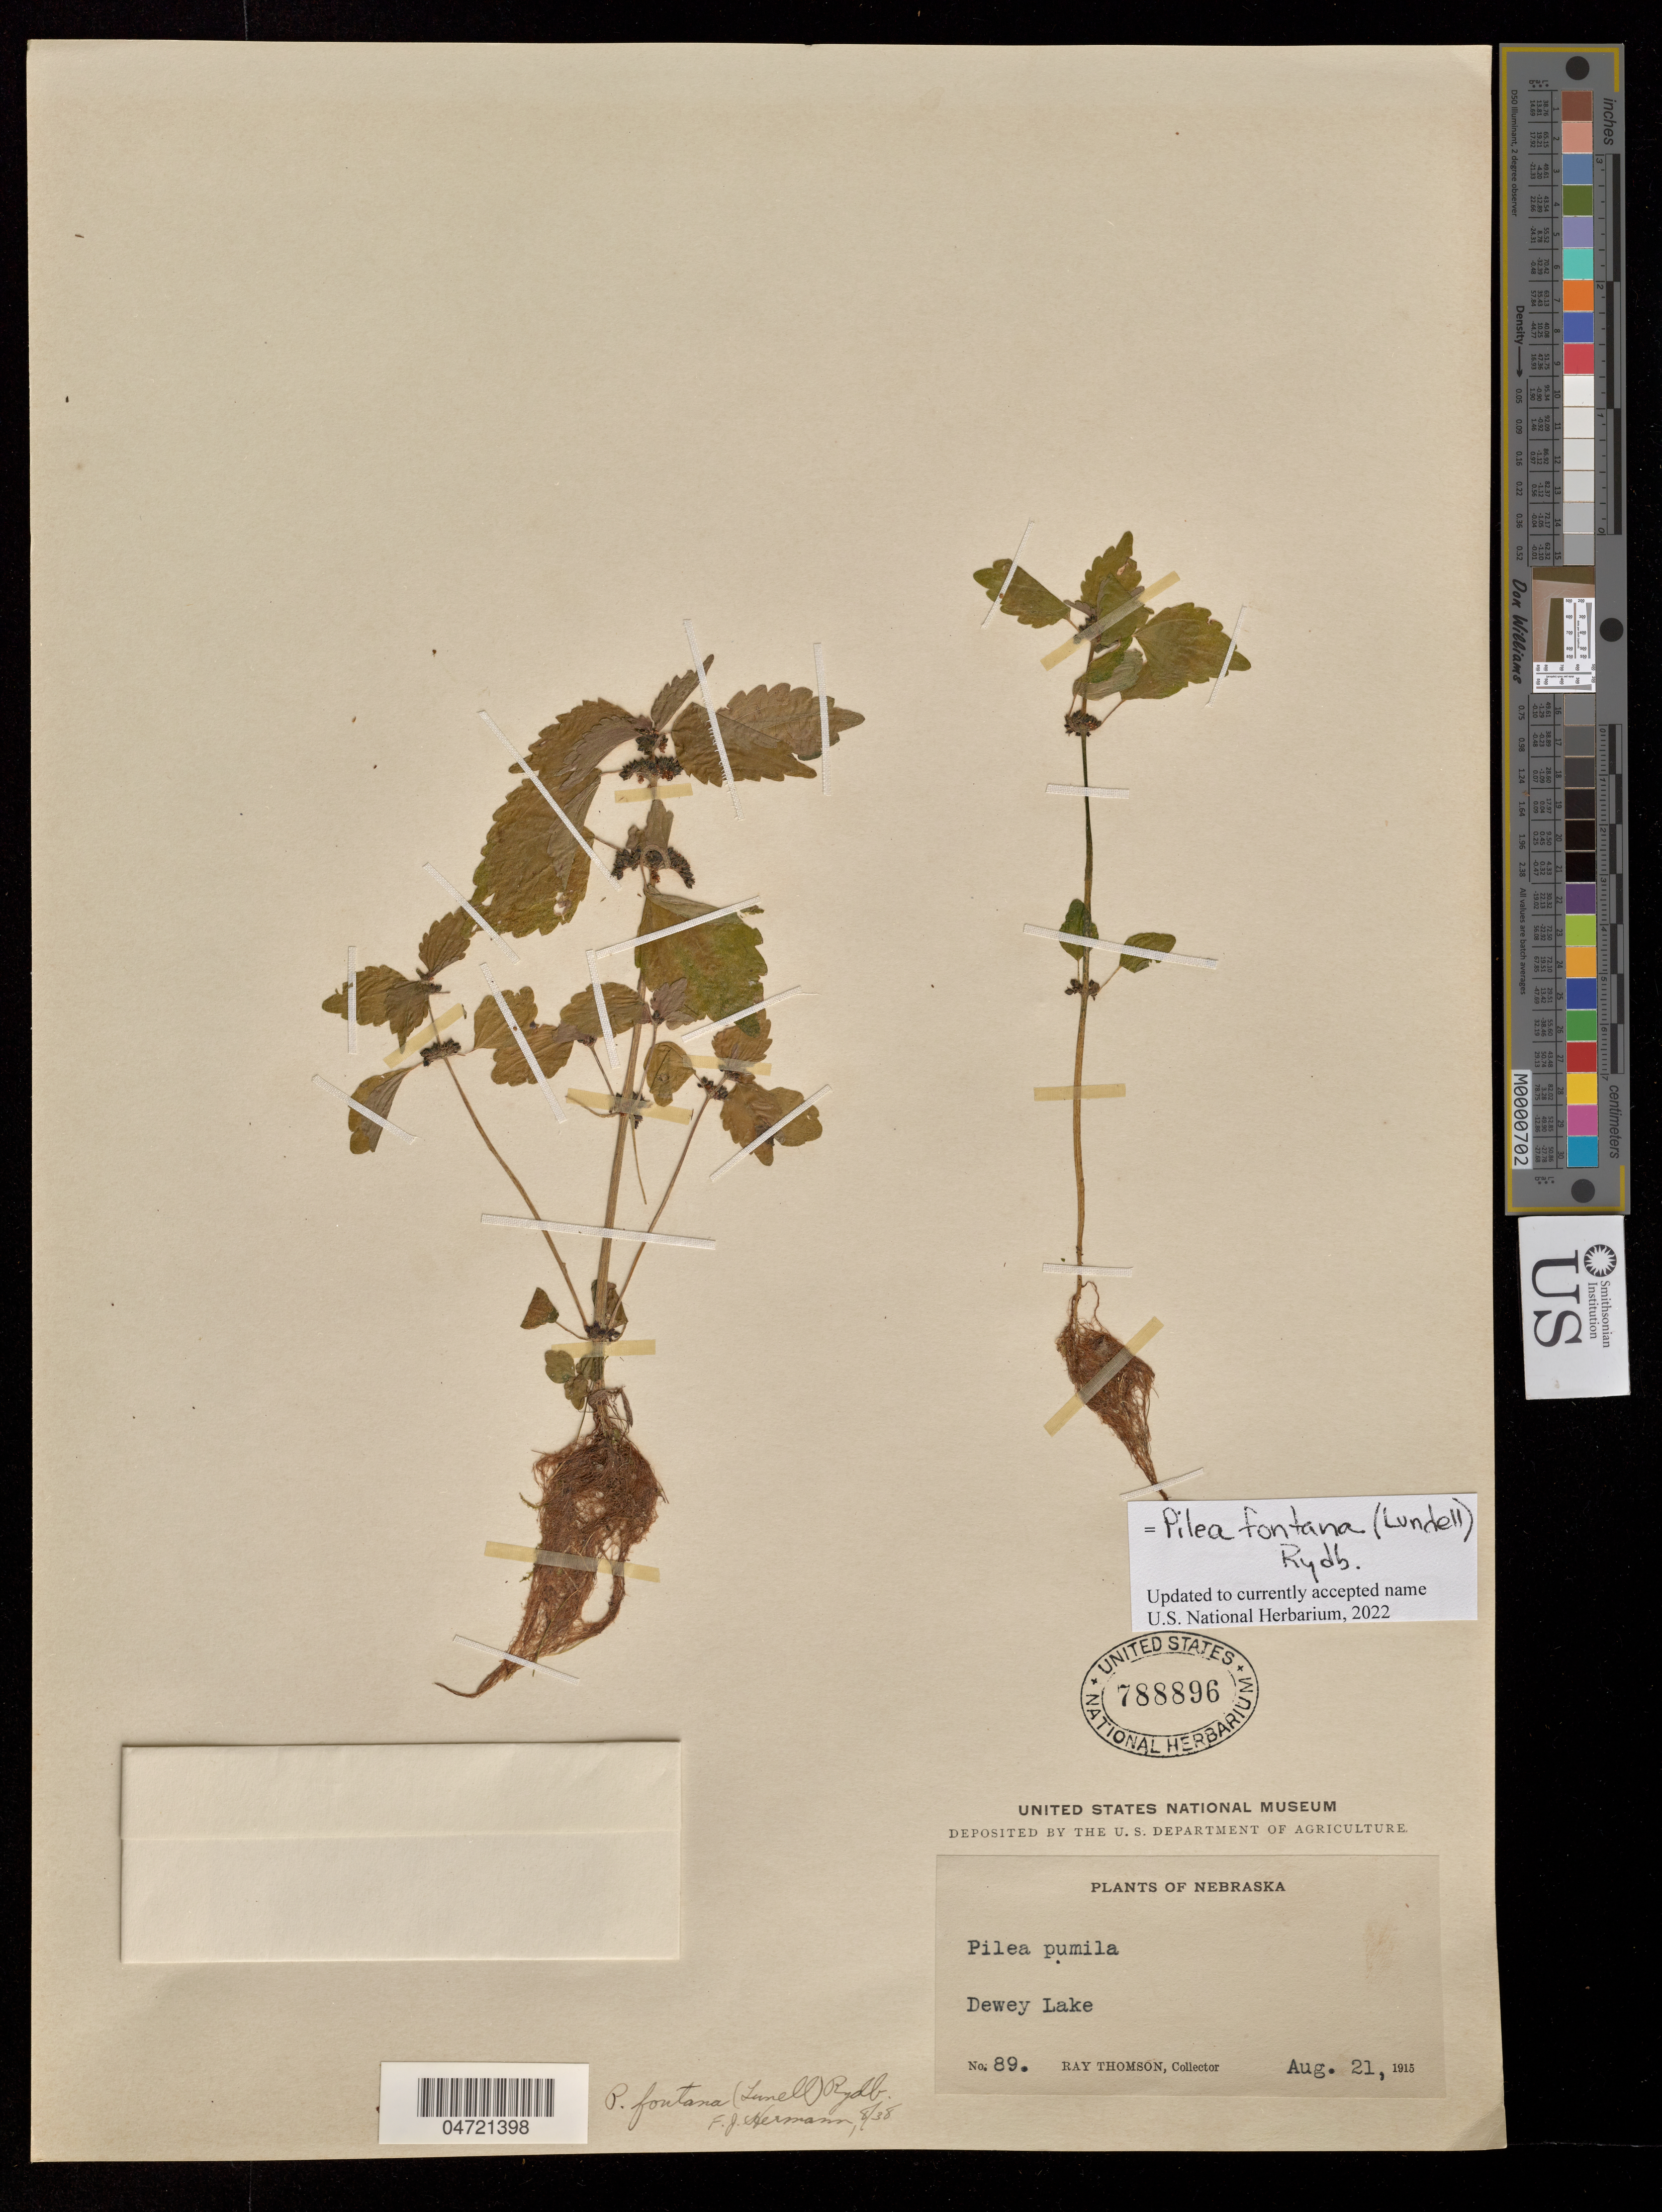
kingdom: Plantae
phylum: Tracheophyta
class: Magnoliopsida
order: Rosales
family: Urticaceae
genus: Pilea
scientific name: Pilea fontana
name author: (Lunell) Rydb.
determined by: Hermann, F. J.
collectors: R. Thomson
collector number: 89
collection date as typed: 21 Aug 1915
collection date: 1915-08-21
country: United States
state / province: Nebraska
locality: Dewey Lake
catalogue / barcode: US 788896